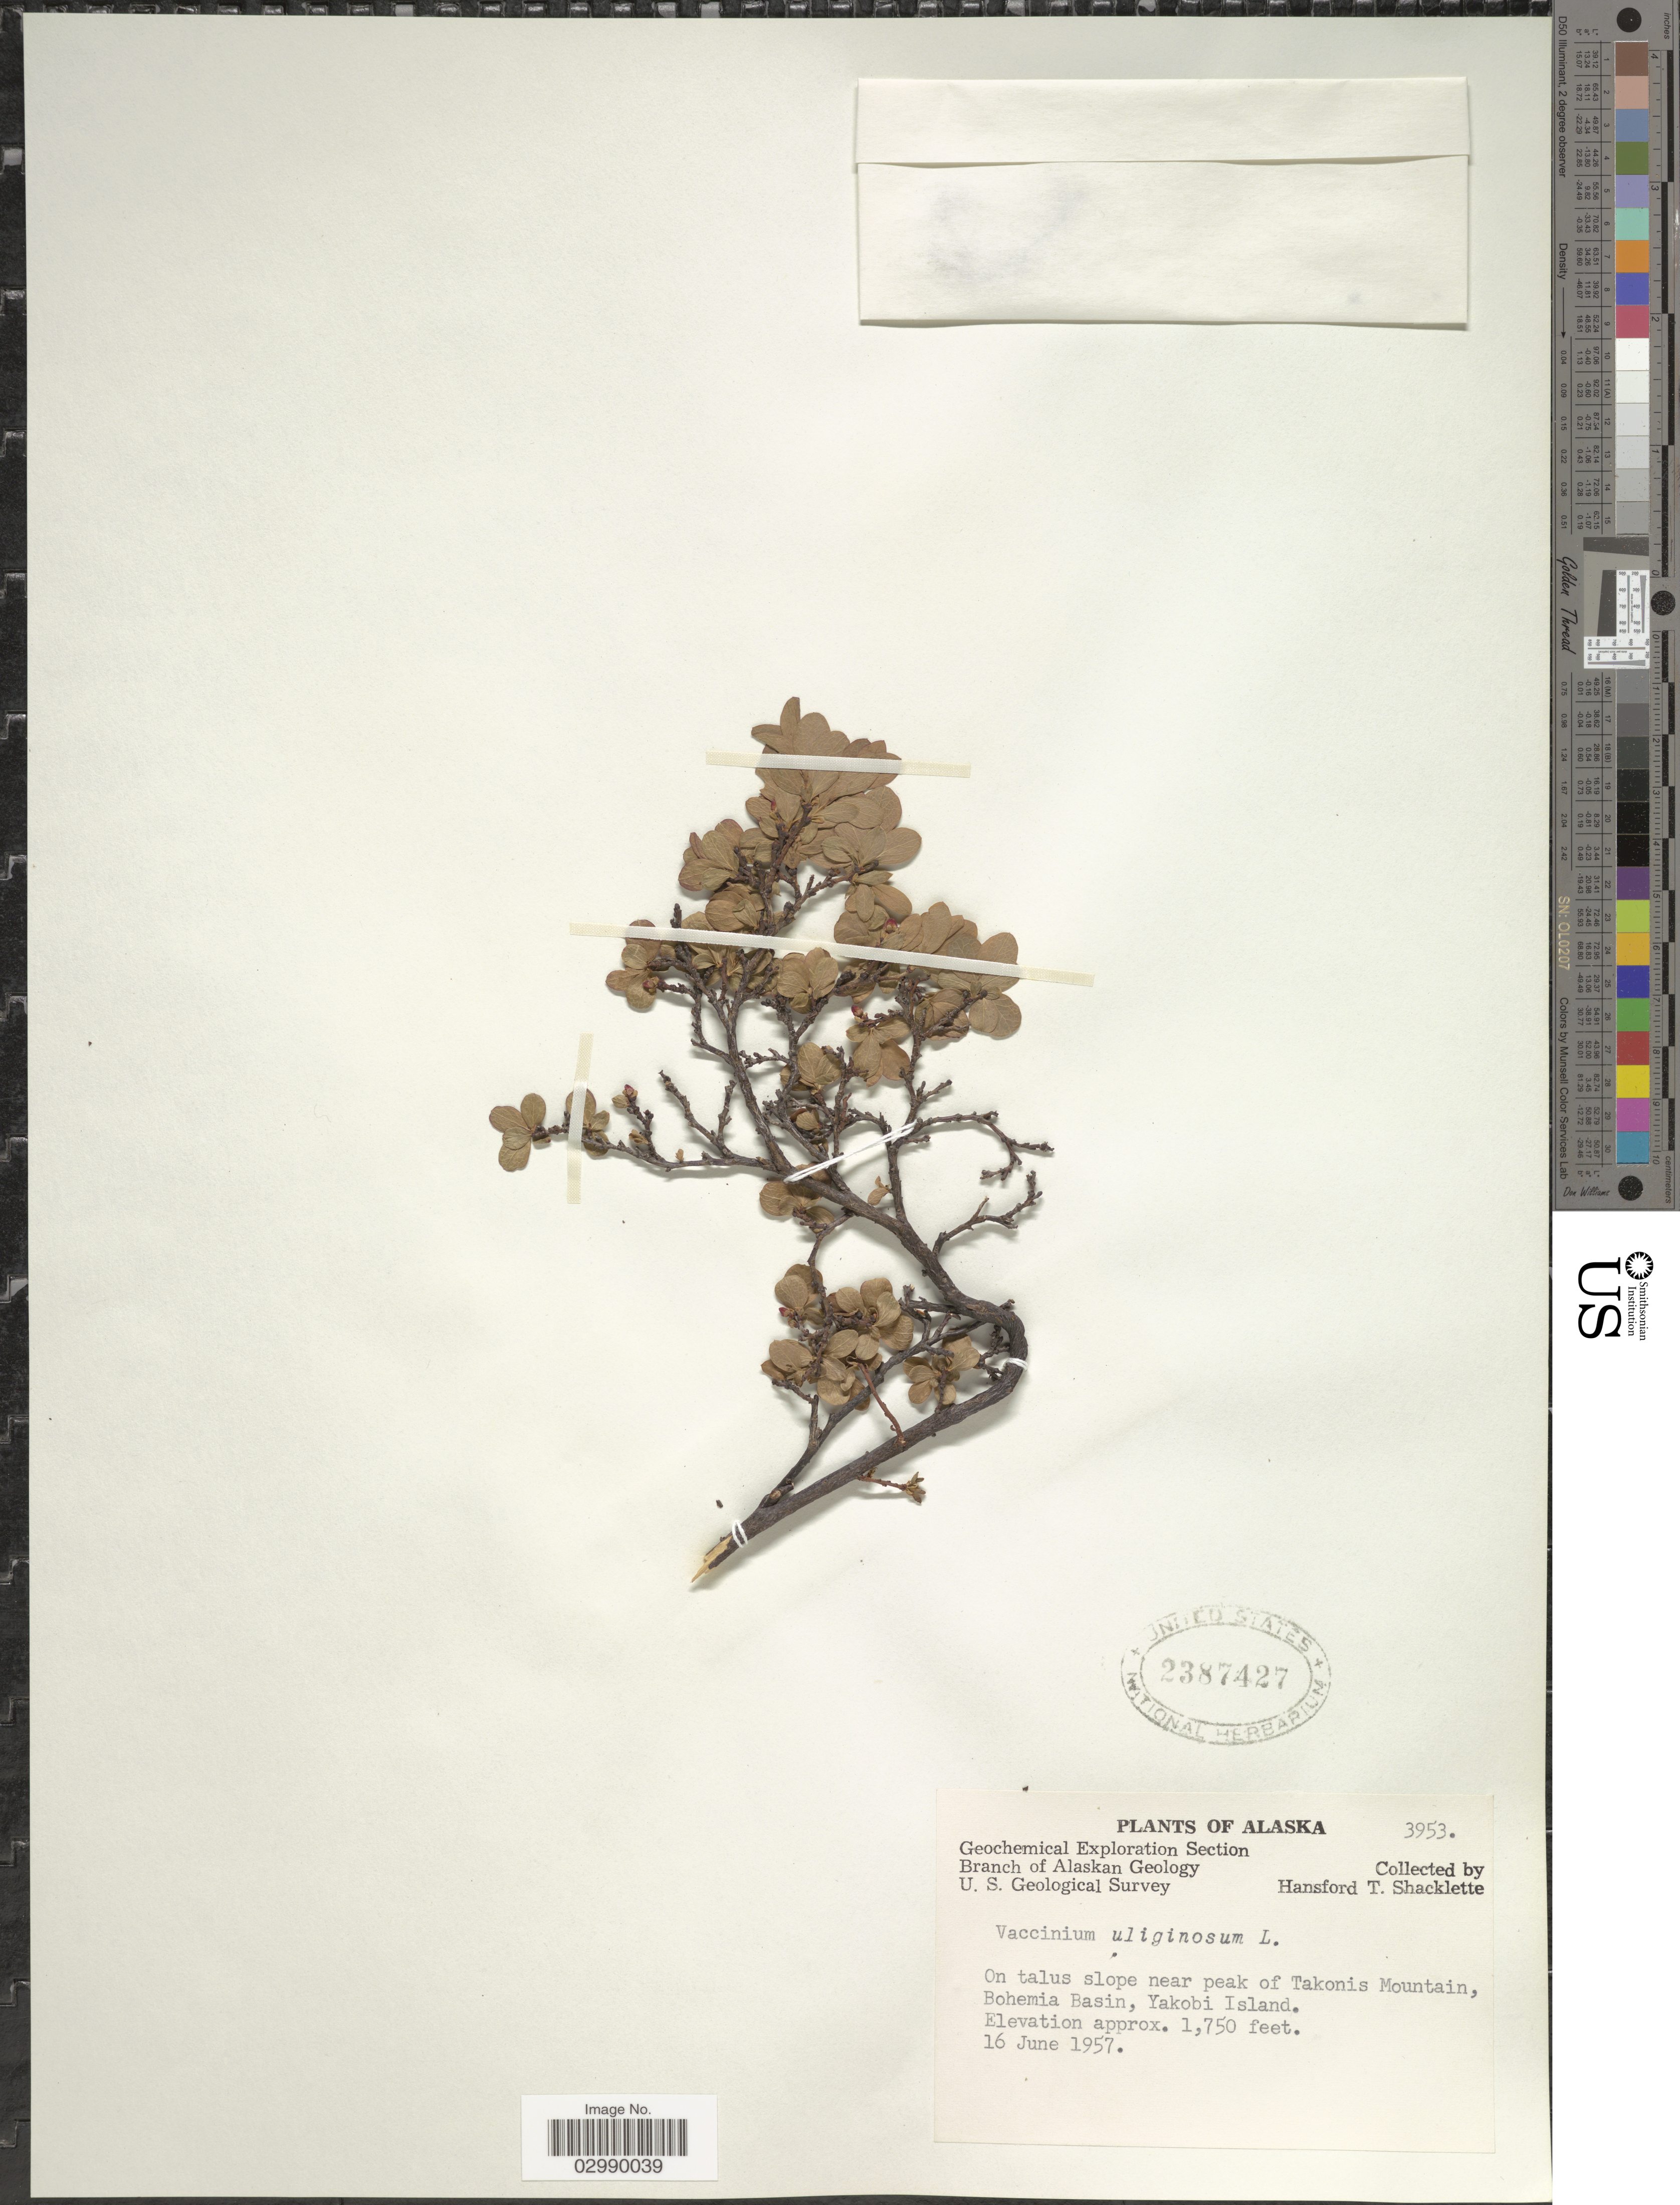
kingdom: Plantae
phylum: Tracheophyta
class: Magnoliopsida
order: Ericales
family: Ericaceae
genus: Vaccinium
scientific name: Vaccinium uliginosum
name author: L.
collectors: H. Shacklette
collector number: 3953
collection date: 1957-06-16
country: United States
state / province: Alaska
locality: On talus slope near peak of Takonis Mountain, Bohemia Basin, Yakobi Island.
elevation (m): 533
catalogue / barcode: US 2387427